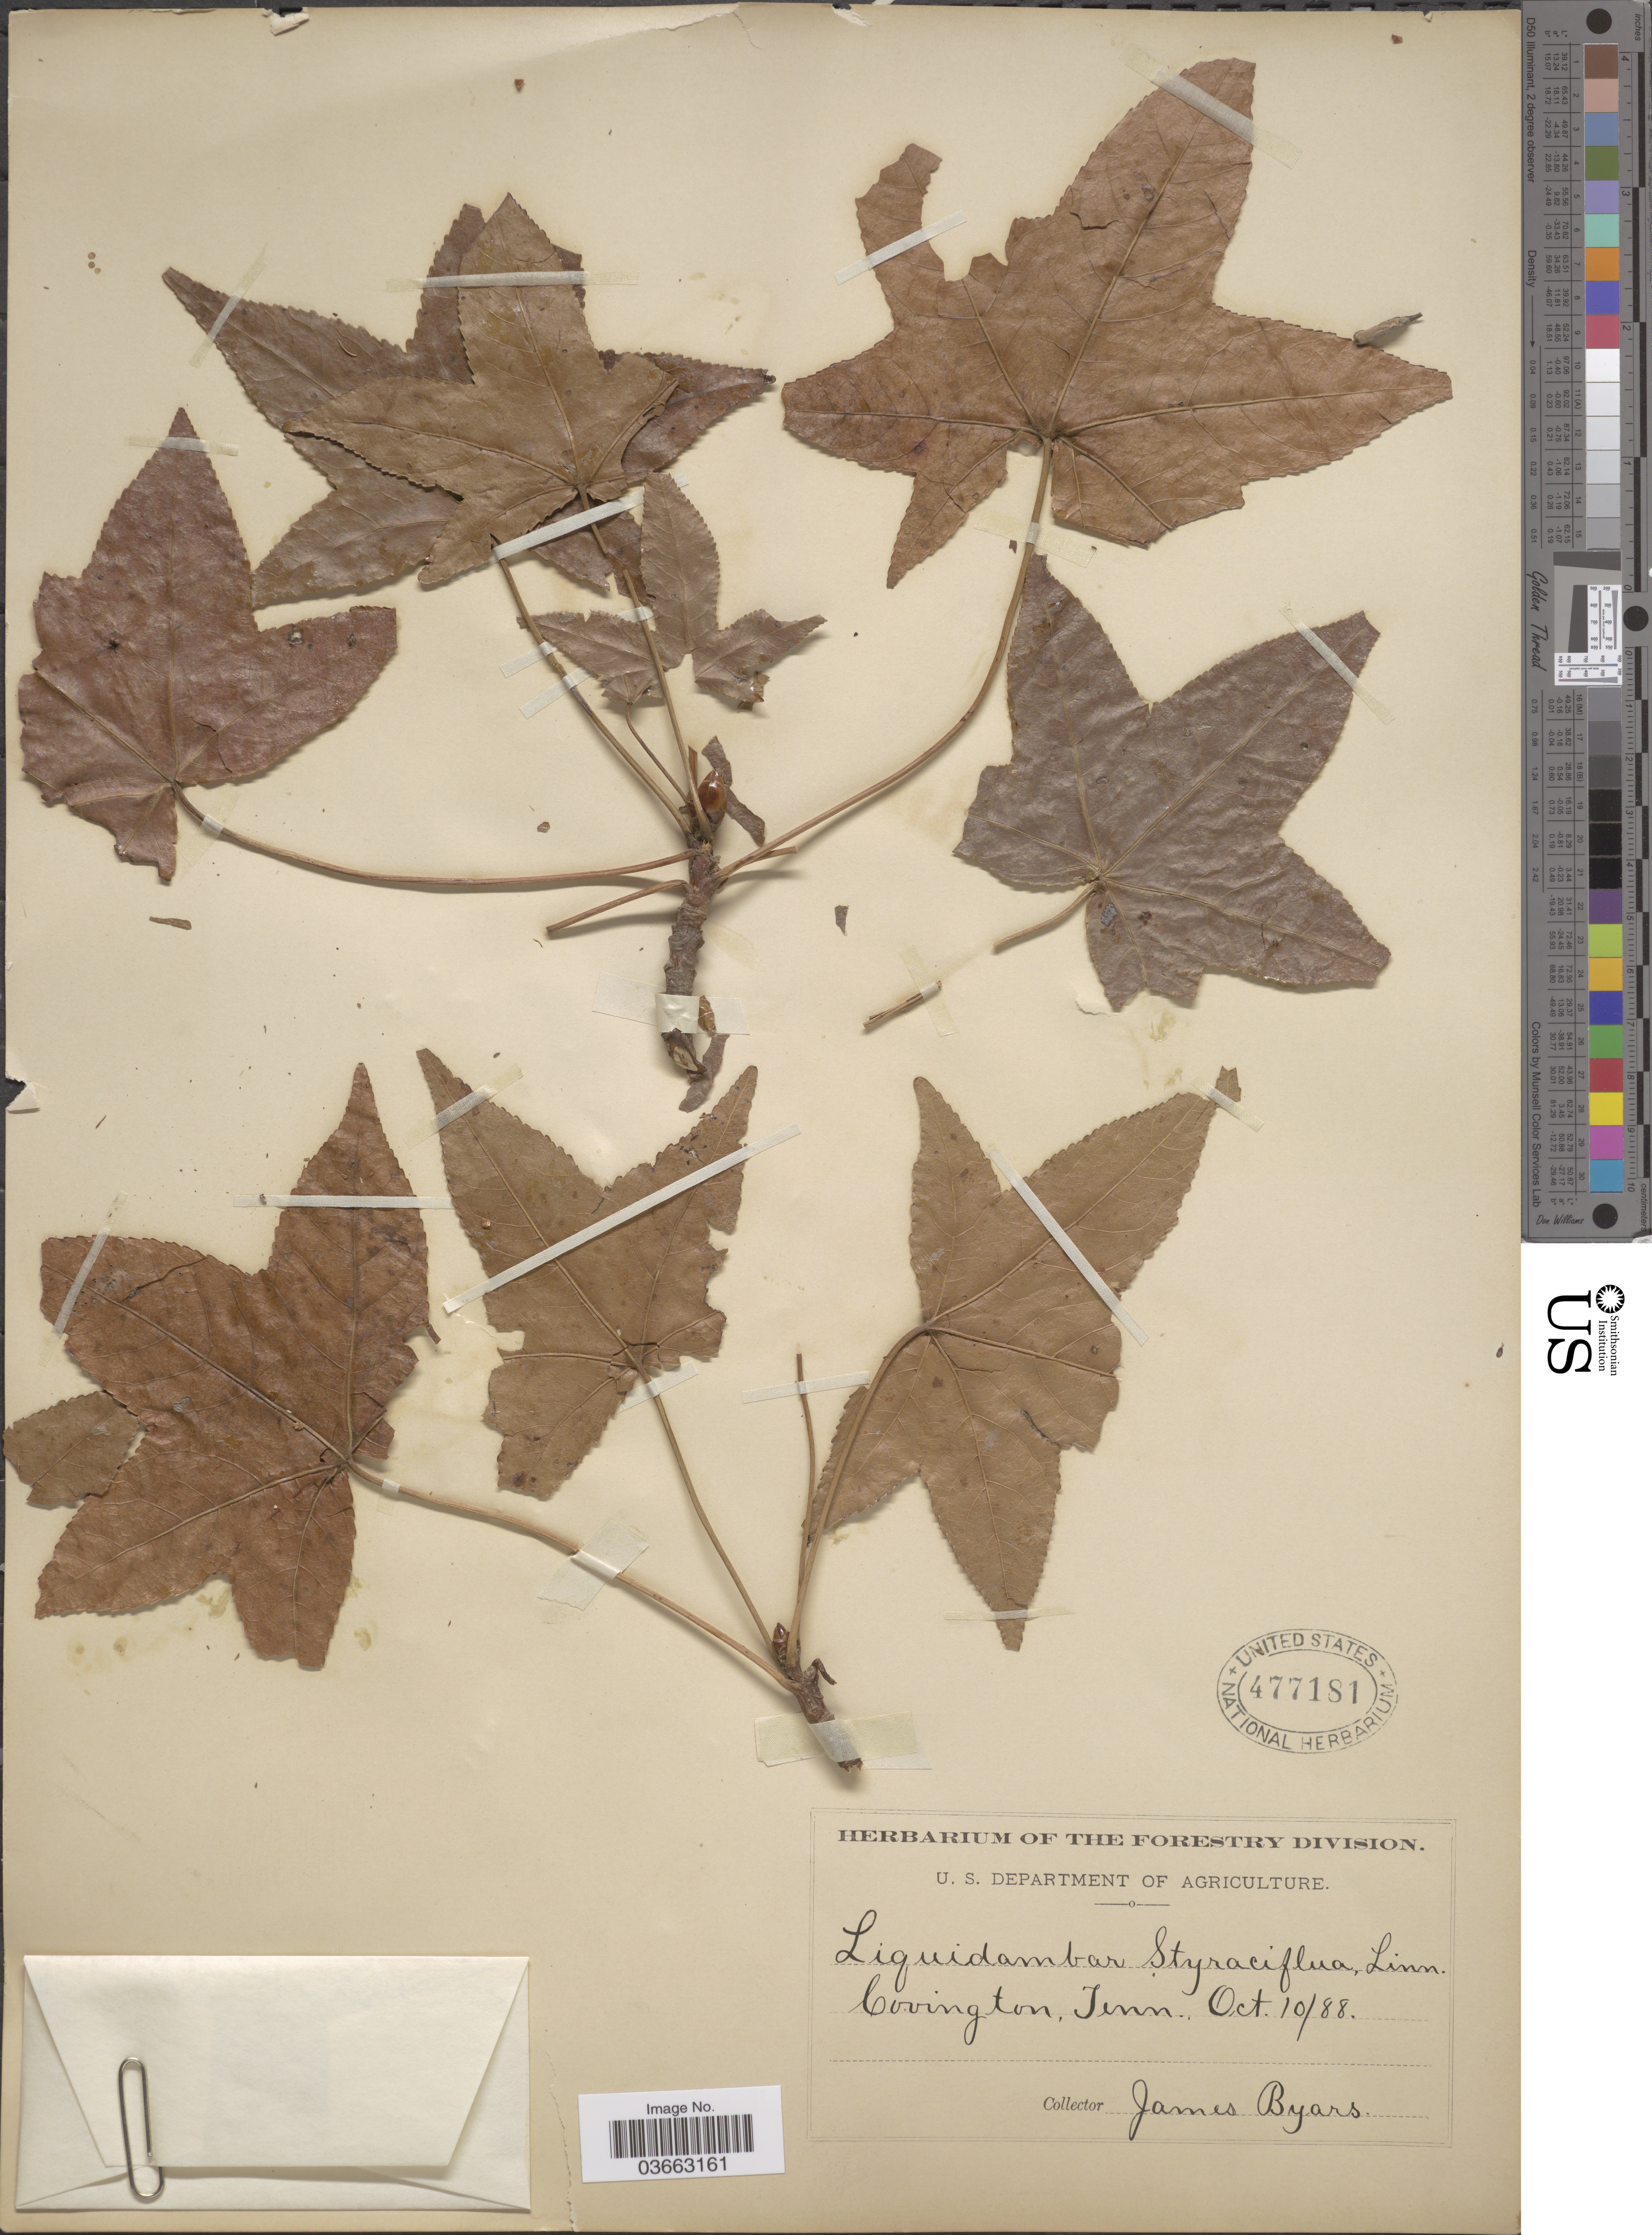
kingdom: Plantae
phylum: Tracheophyta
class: Magnoliopsida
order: Saxifragales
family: Altingiaceae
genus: Liquidambar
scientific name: Liquidambar styraciflua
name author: L.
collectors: J. Byars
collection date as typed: Transcribed d/m/y: 10/10/88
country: United States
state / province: Tennessee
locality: Covington.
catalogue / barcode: US 477181